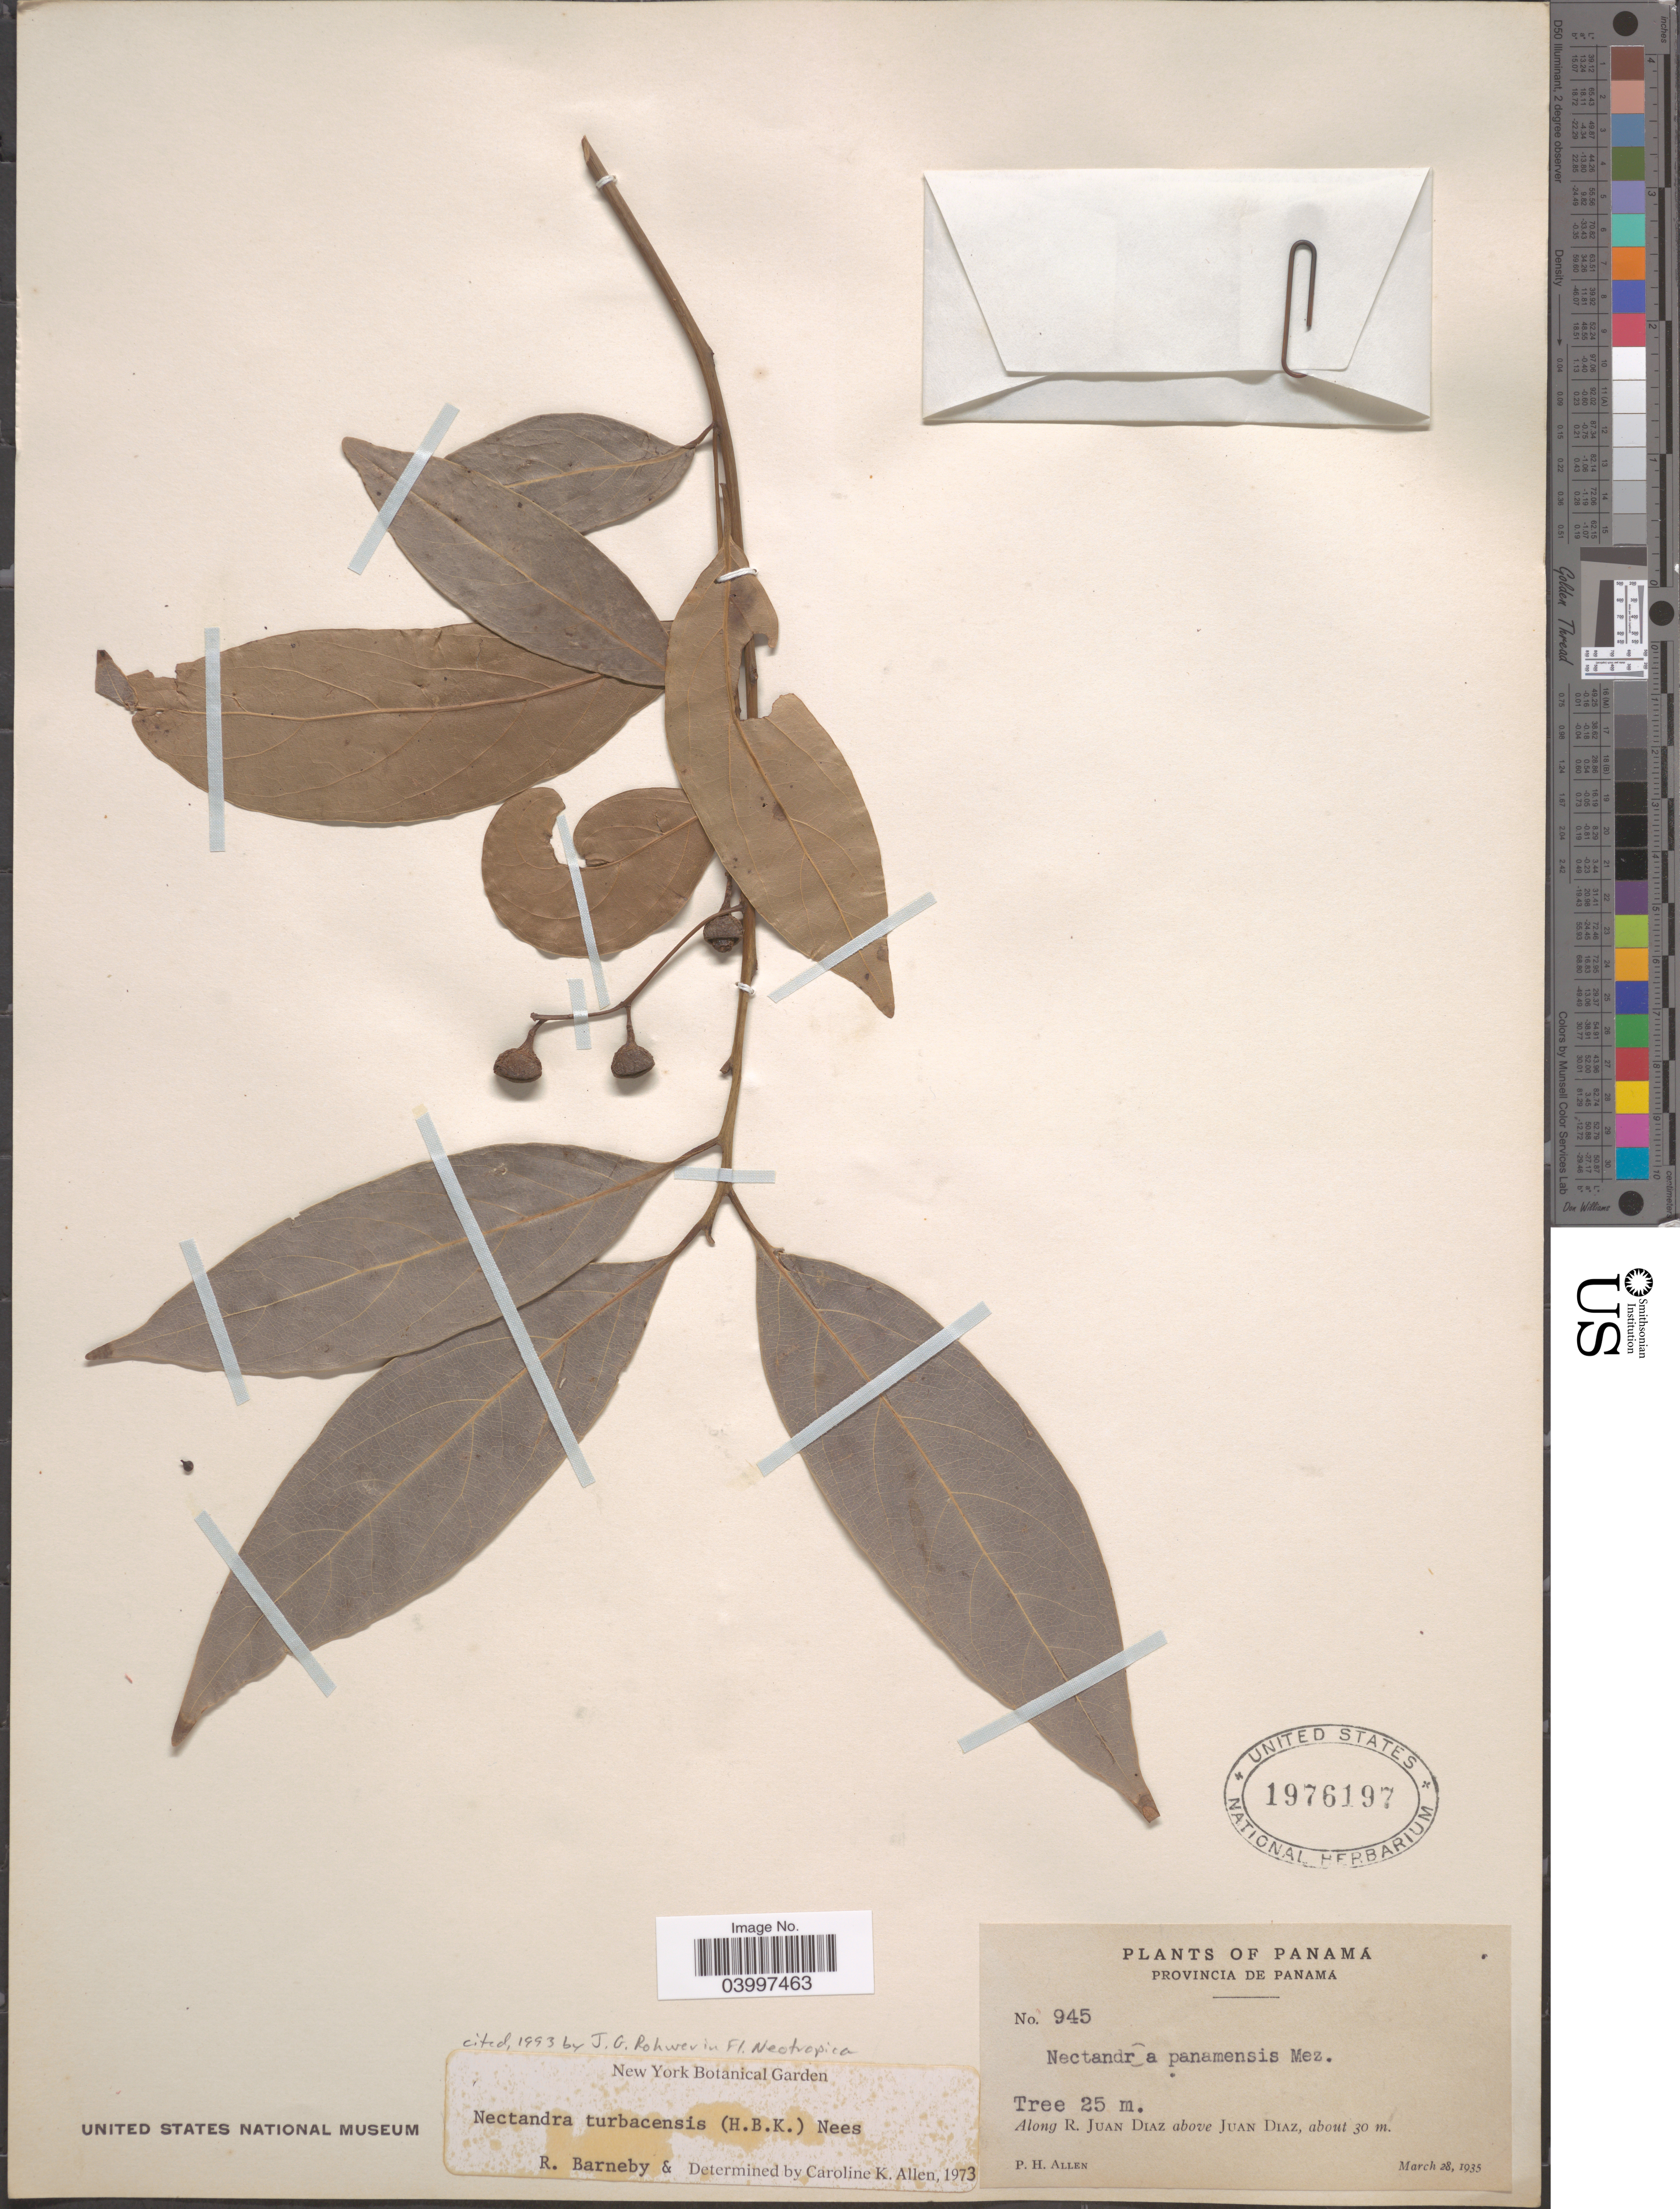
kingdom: Plantae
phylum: Tracheophyta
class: Magnoliopsida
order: Laurales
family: Lauraceae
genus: Nectandra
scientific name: Nectandra turbacensis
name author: (Kunth) Nees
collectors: P. H. Allen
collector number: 945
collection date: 1935-03-28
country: Panama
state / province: Panamá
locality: Along R. Juan Diaz above Juan Diaz.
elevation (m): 30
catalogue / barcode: US 1976197